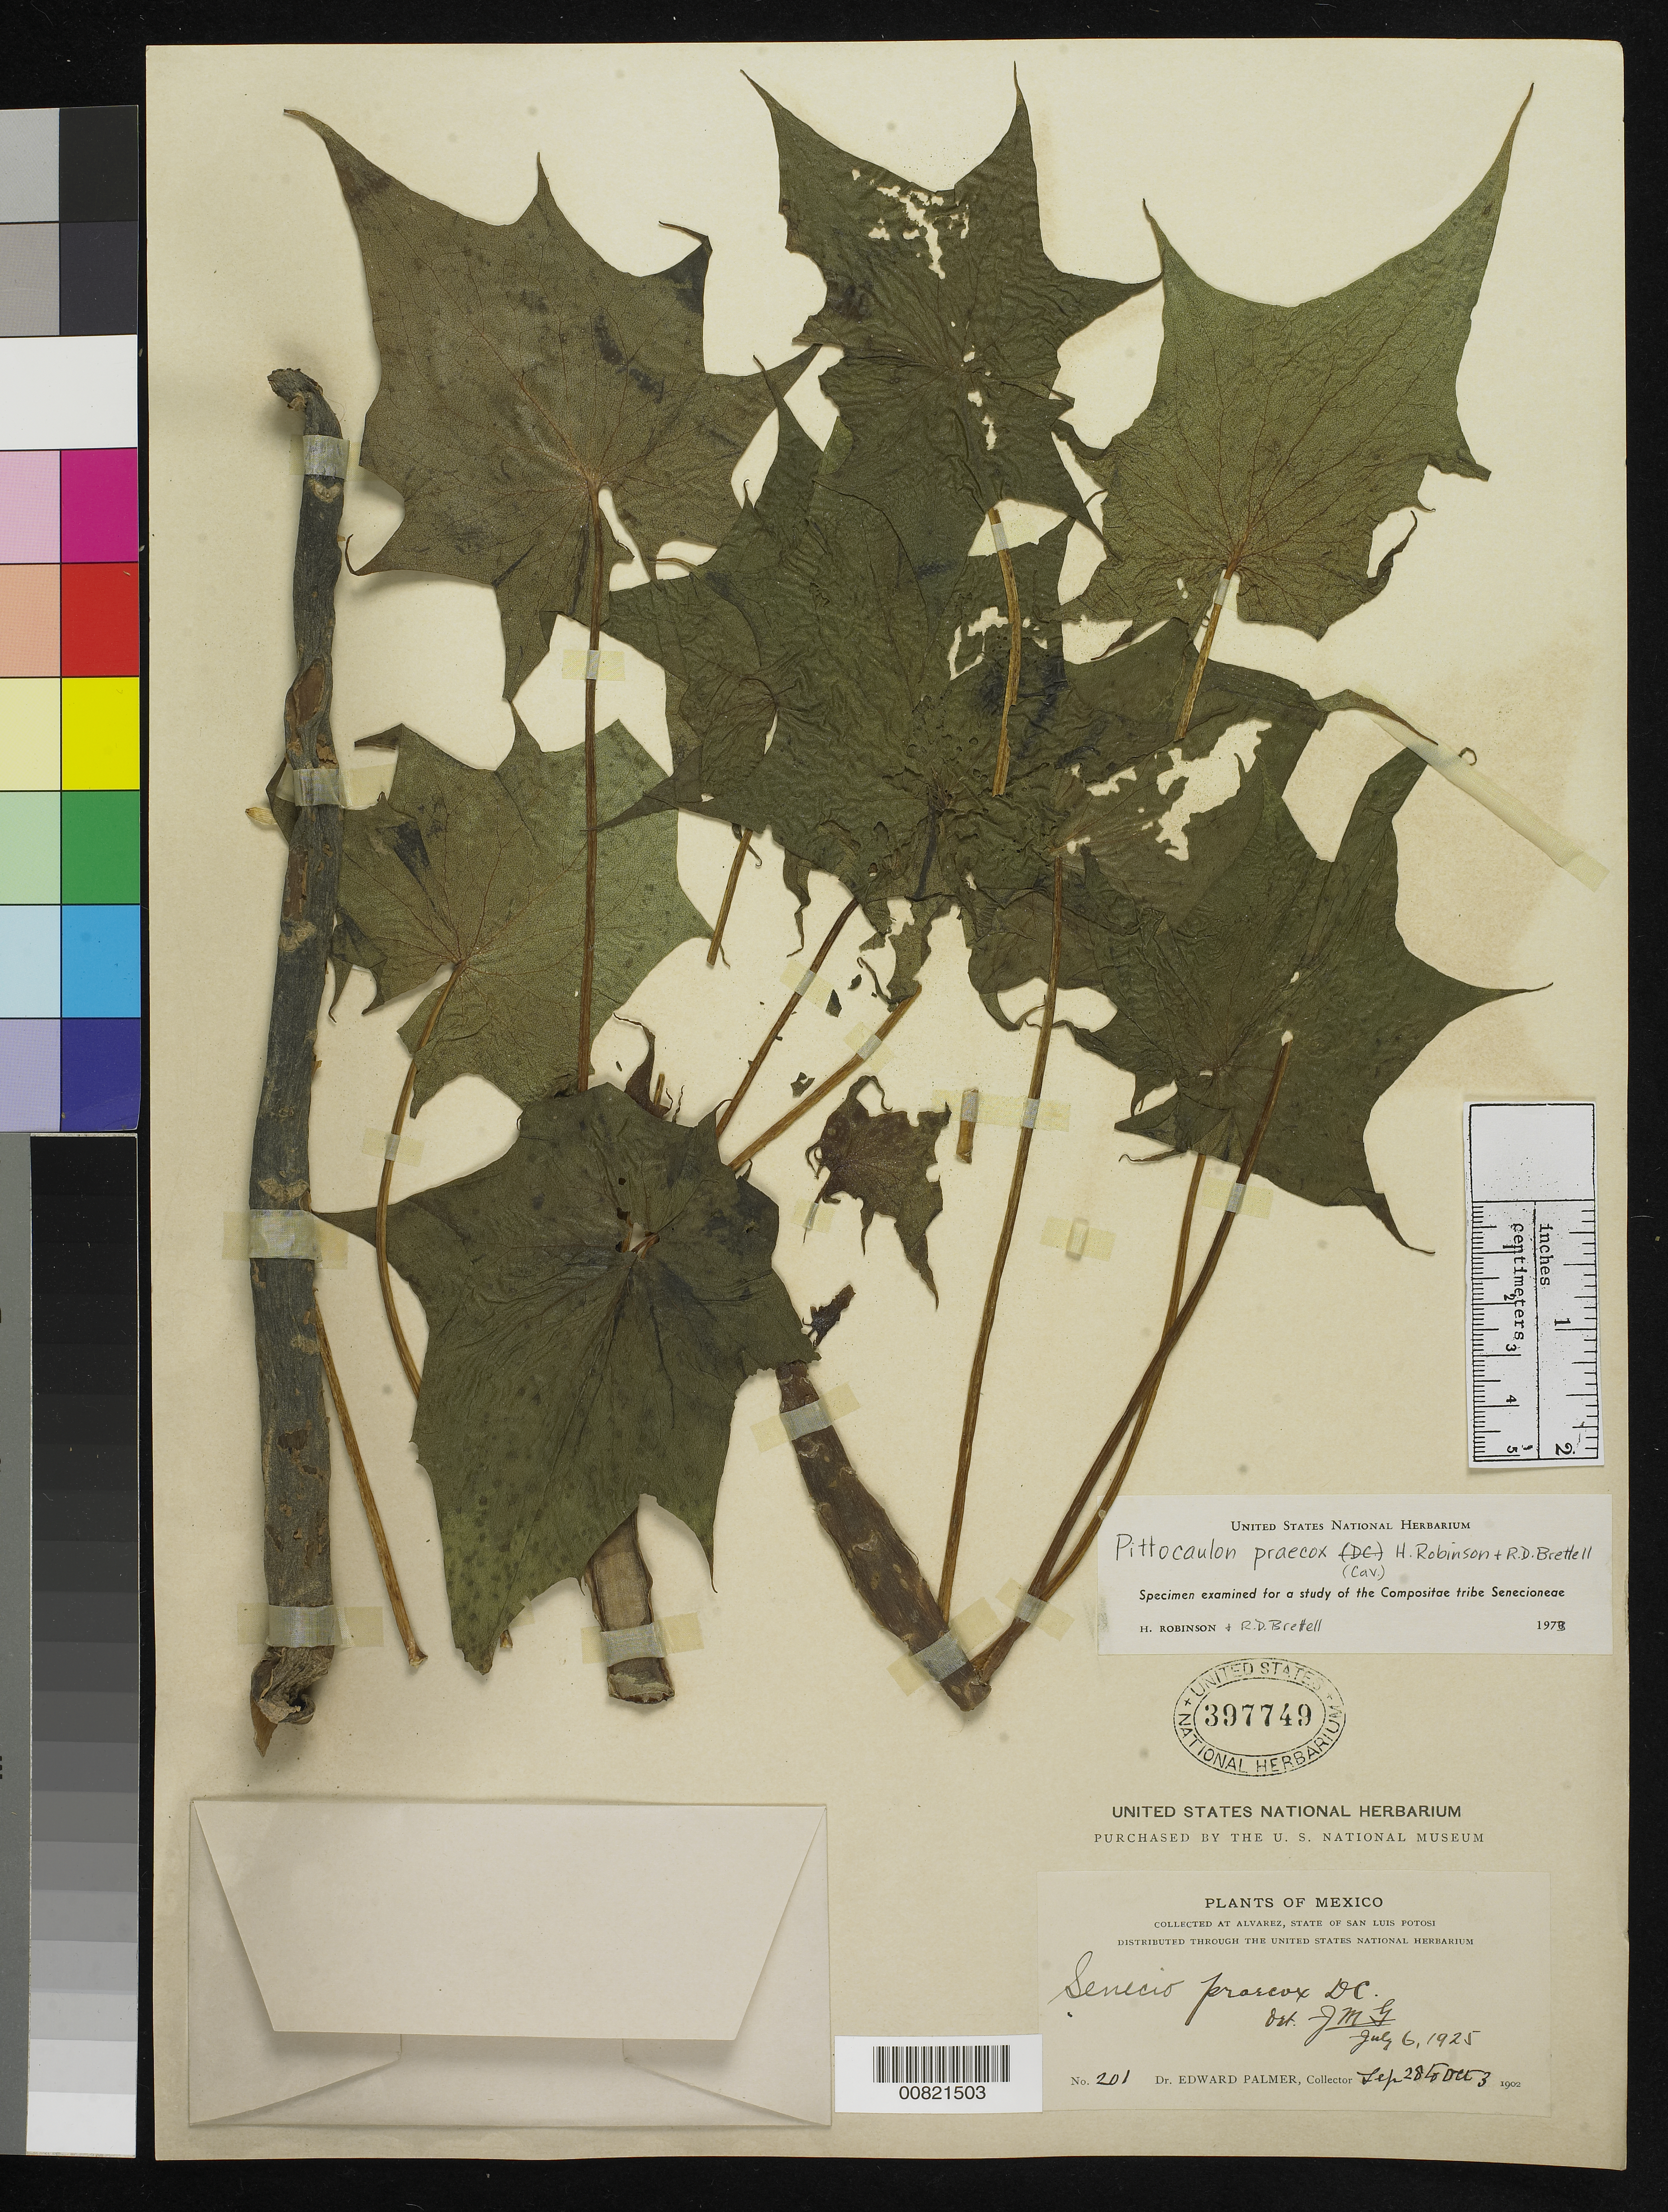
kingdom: Plantae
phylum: Tracheophyta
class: Magnoliopsida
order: Asterales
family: Asteraceae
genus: Pittocaulon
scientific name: Pittocaulon praecox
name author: (Cav.) H. Rob. & Brettell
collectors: E. Palmer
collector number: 201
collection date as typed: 28 Sep 1902 to 03 Oct 1902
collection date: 1902-09-28/1902-10-03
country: Mexico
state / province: San Luis Potosí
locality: Alvarez, San Luis Potosí.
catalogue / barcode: US 397749